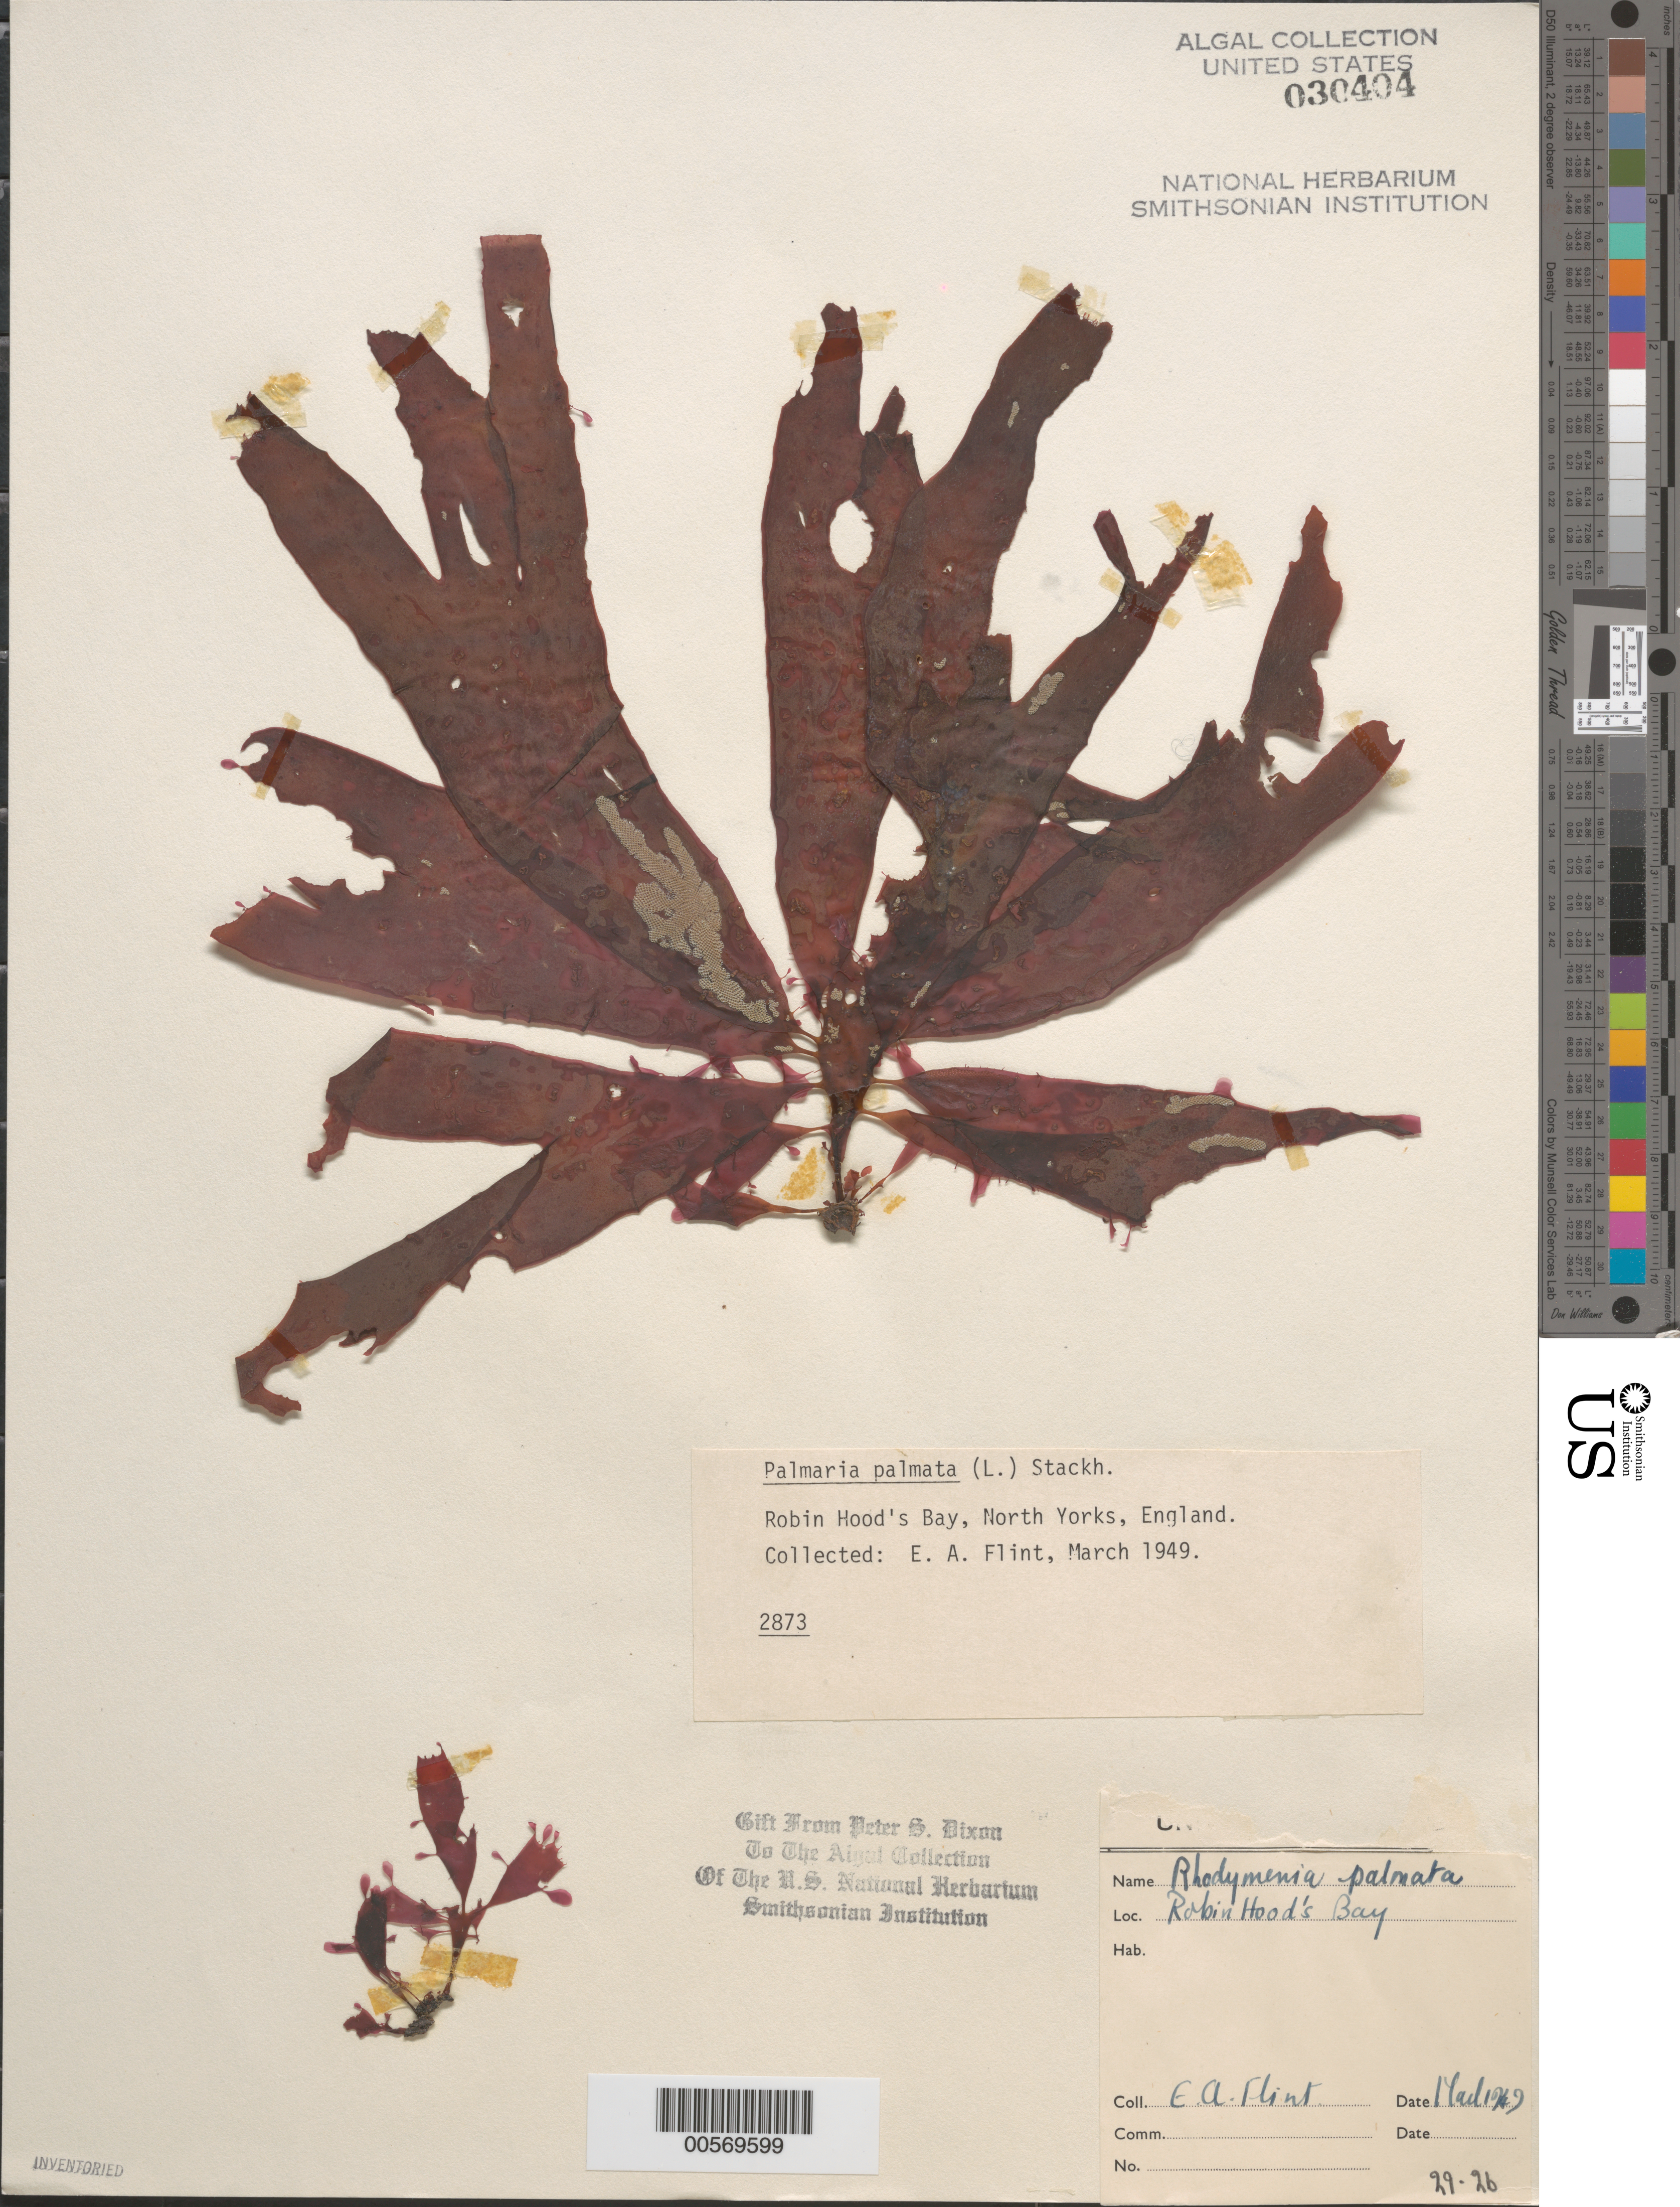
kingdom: Plantae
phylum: Rhodophyta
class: Florideophyceae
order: Palmariales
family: Palmariaceae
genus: Palmaria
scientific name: Palmaria palmata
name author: (L.) F. Weber & D. Mohr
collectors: E. Flint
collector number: PSD 2873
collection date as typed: Mar 1949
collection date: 1949-03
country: United Kingdom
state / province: England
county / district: North Yorkshire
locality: Robin Hood's Bay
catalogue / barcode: US 30404